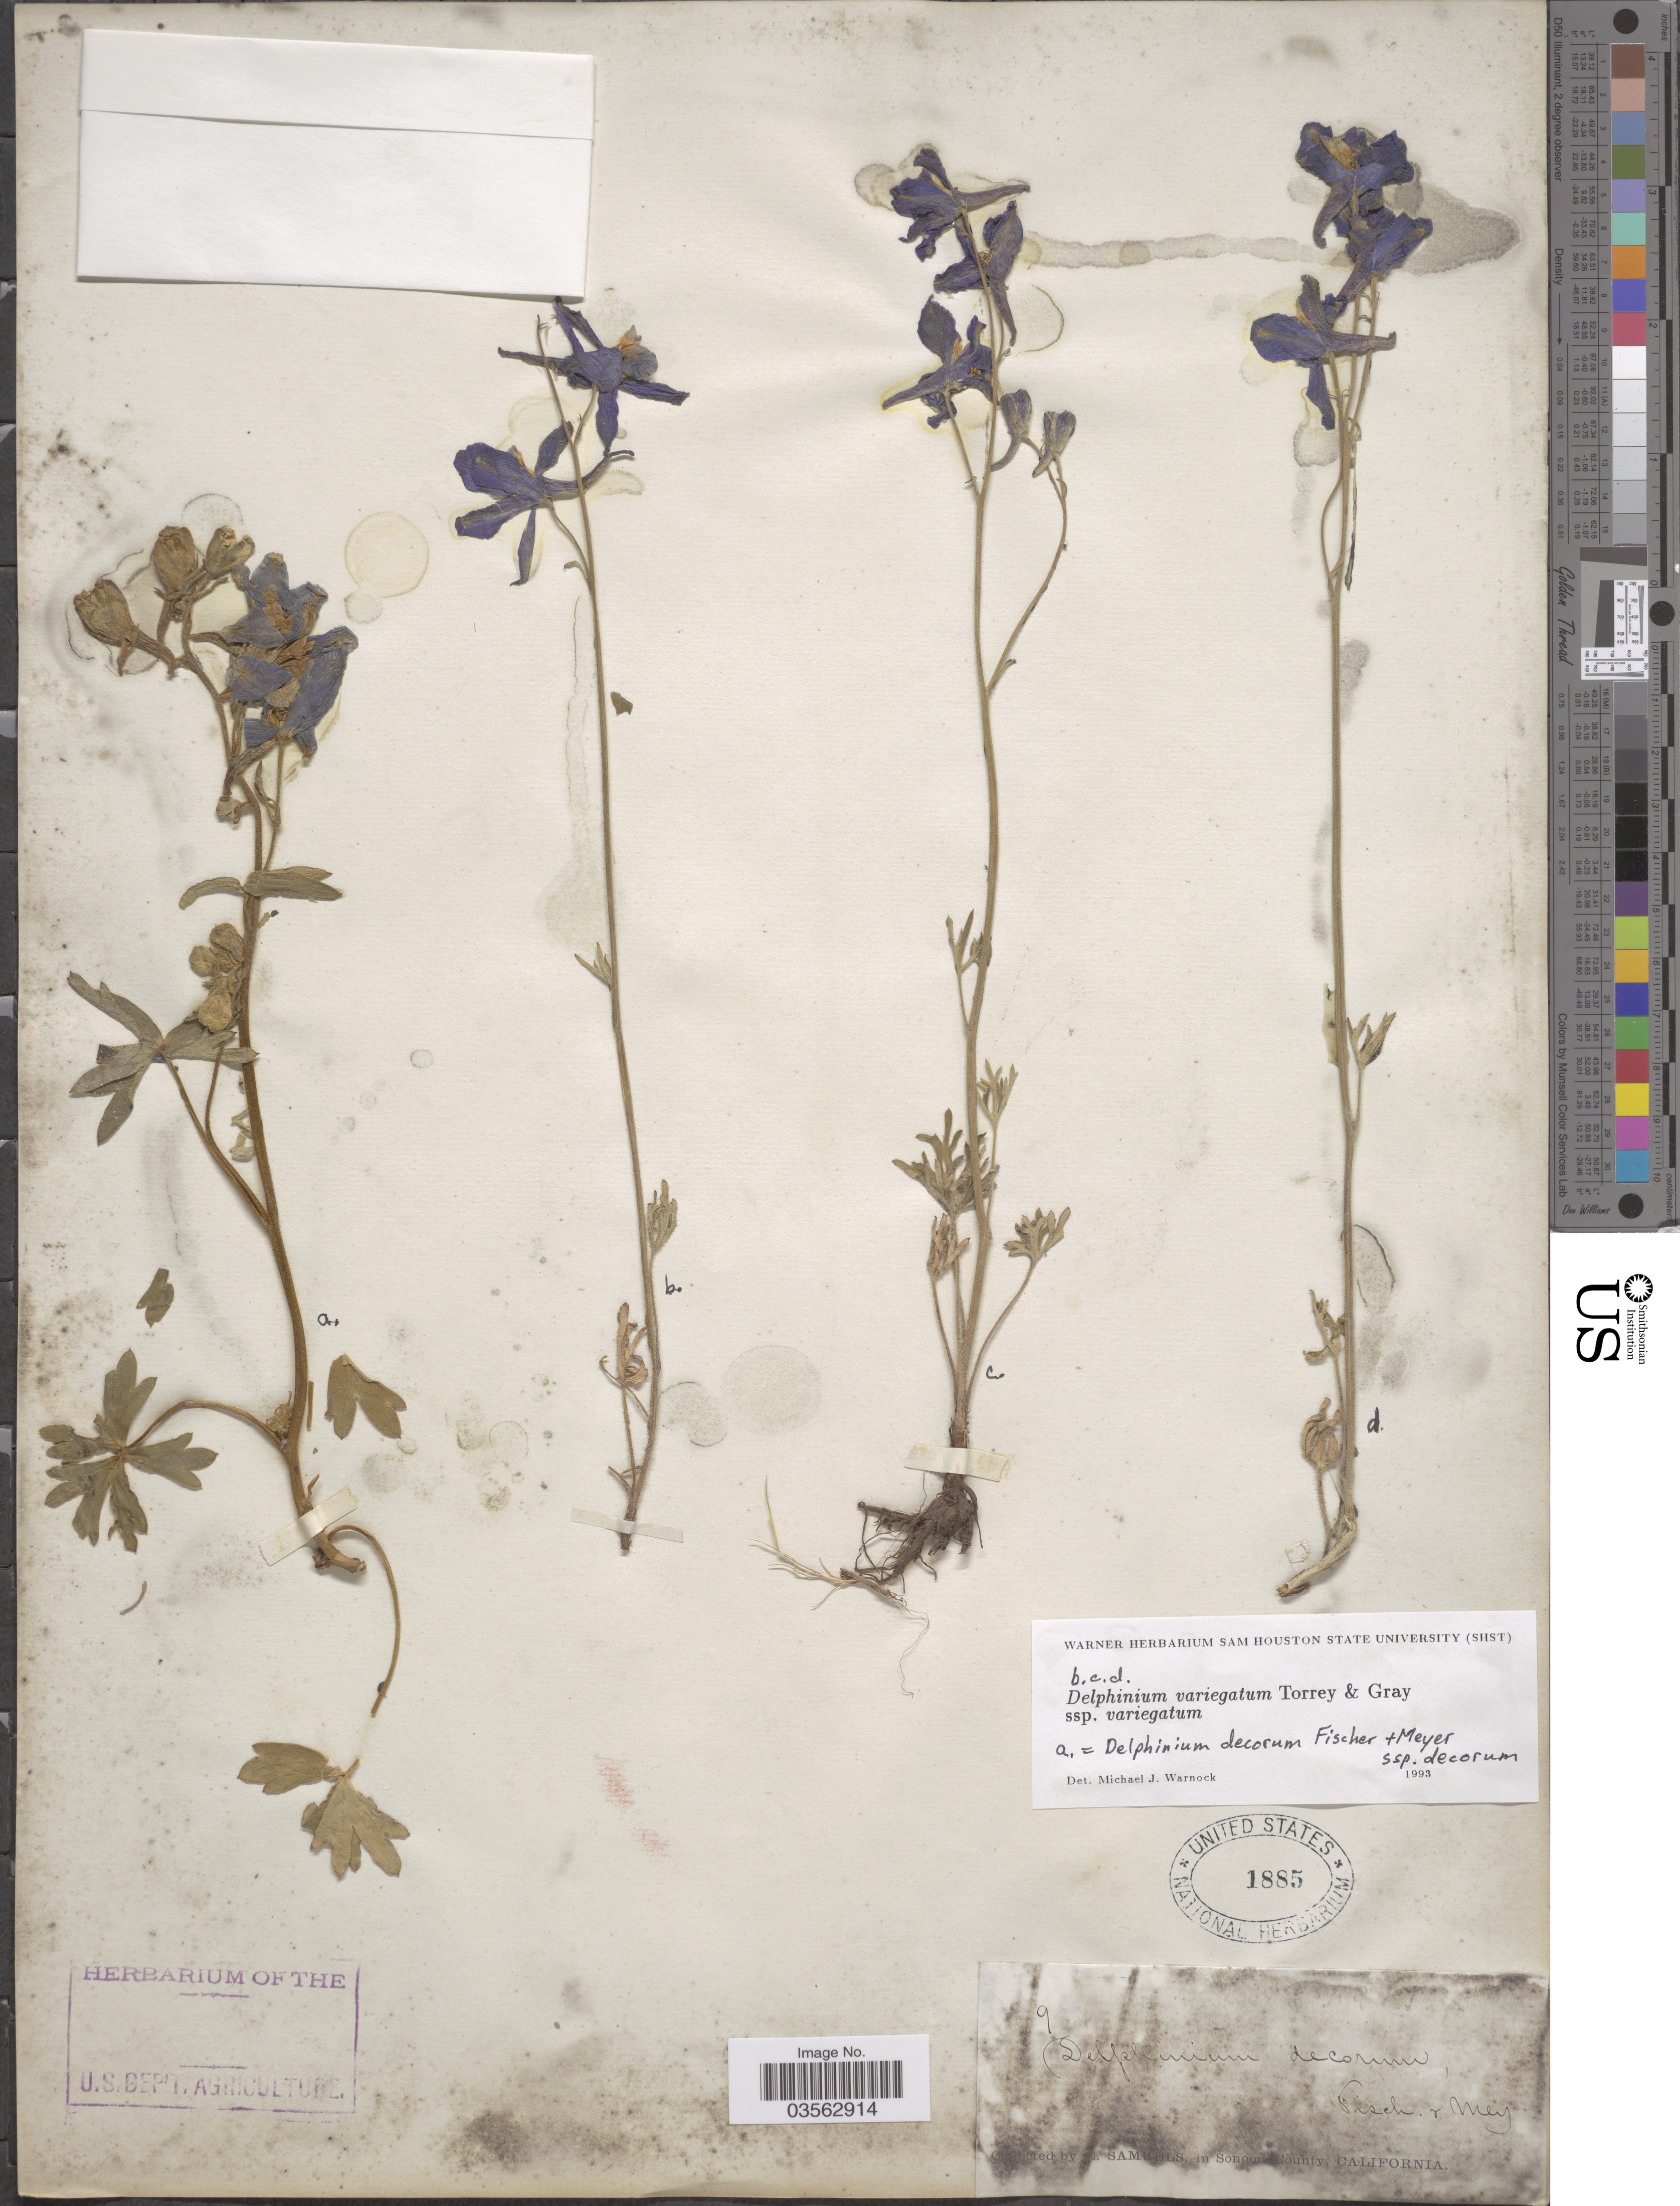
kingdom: Plantae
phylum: Tracheophyta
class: Magnoliopsida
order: Ranunculales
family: Ranunculaceae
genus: Delphinium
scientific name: Delphinium decorum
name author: Fisch. & C.A. Mey.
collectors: E. Samuels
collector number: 9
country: United States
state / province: California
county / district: Sonoma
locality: Sonoma County.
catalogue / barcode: US 1885